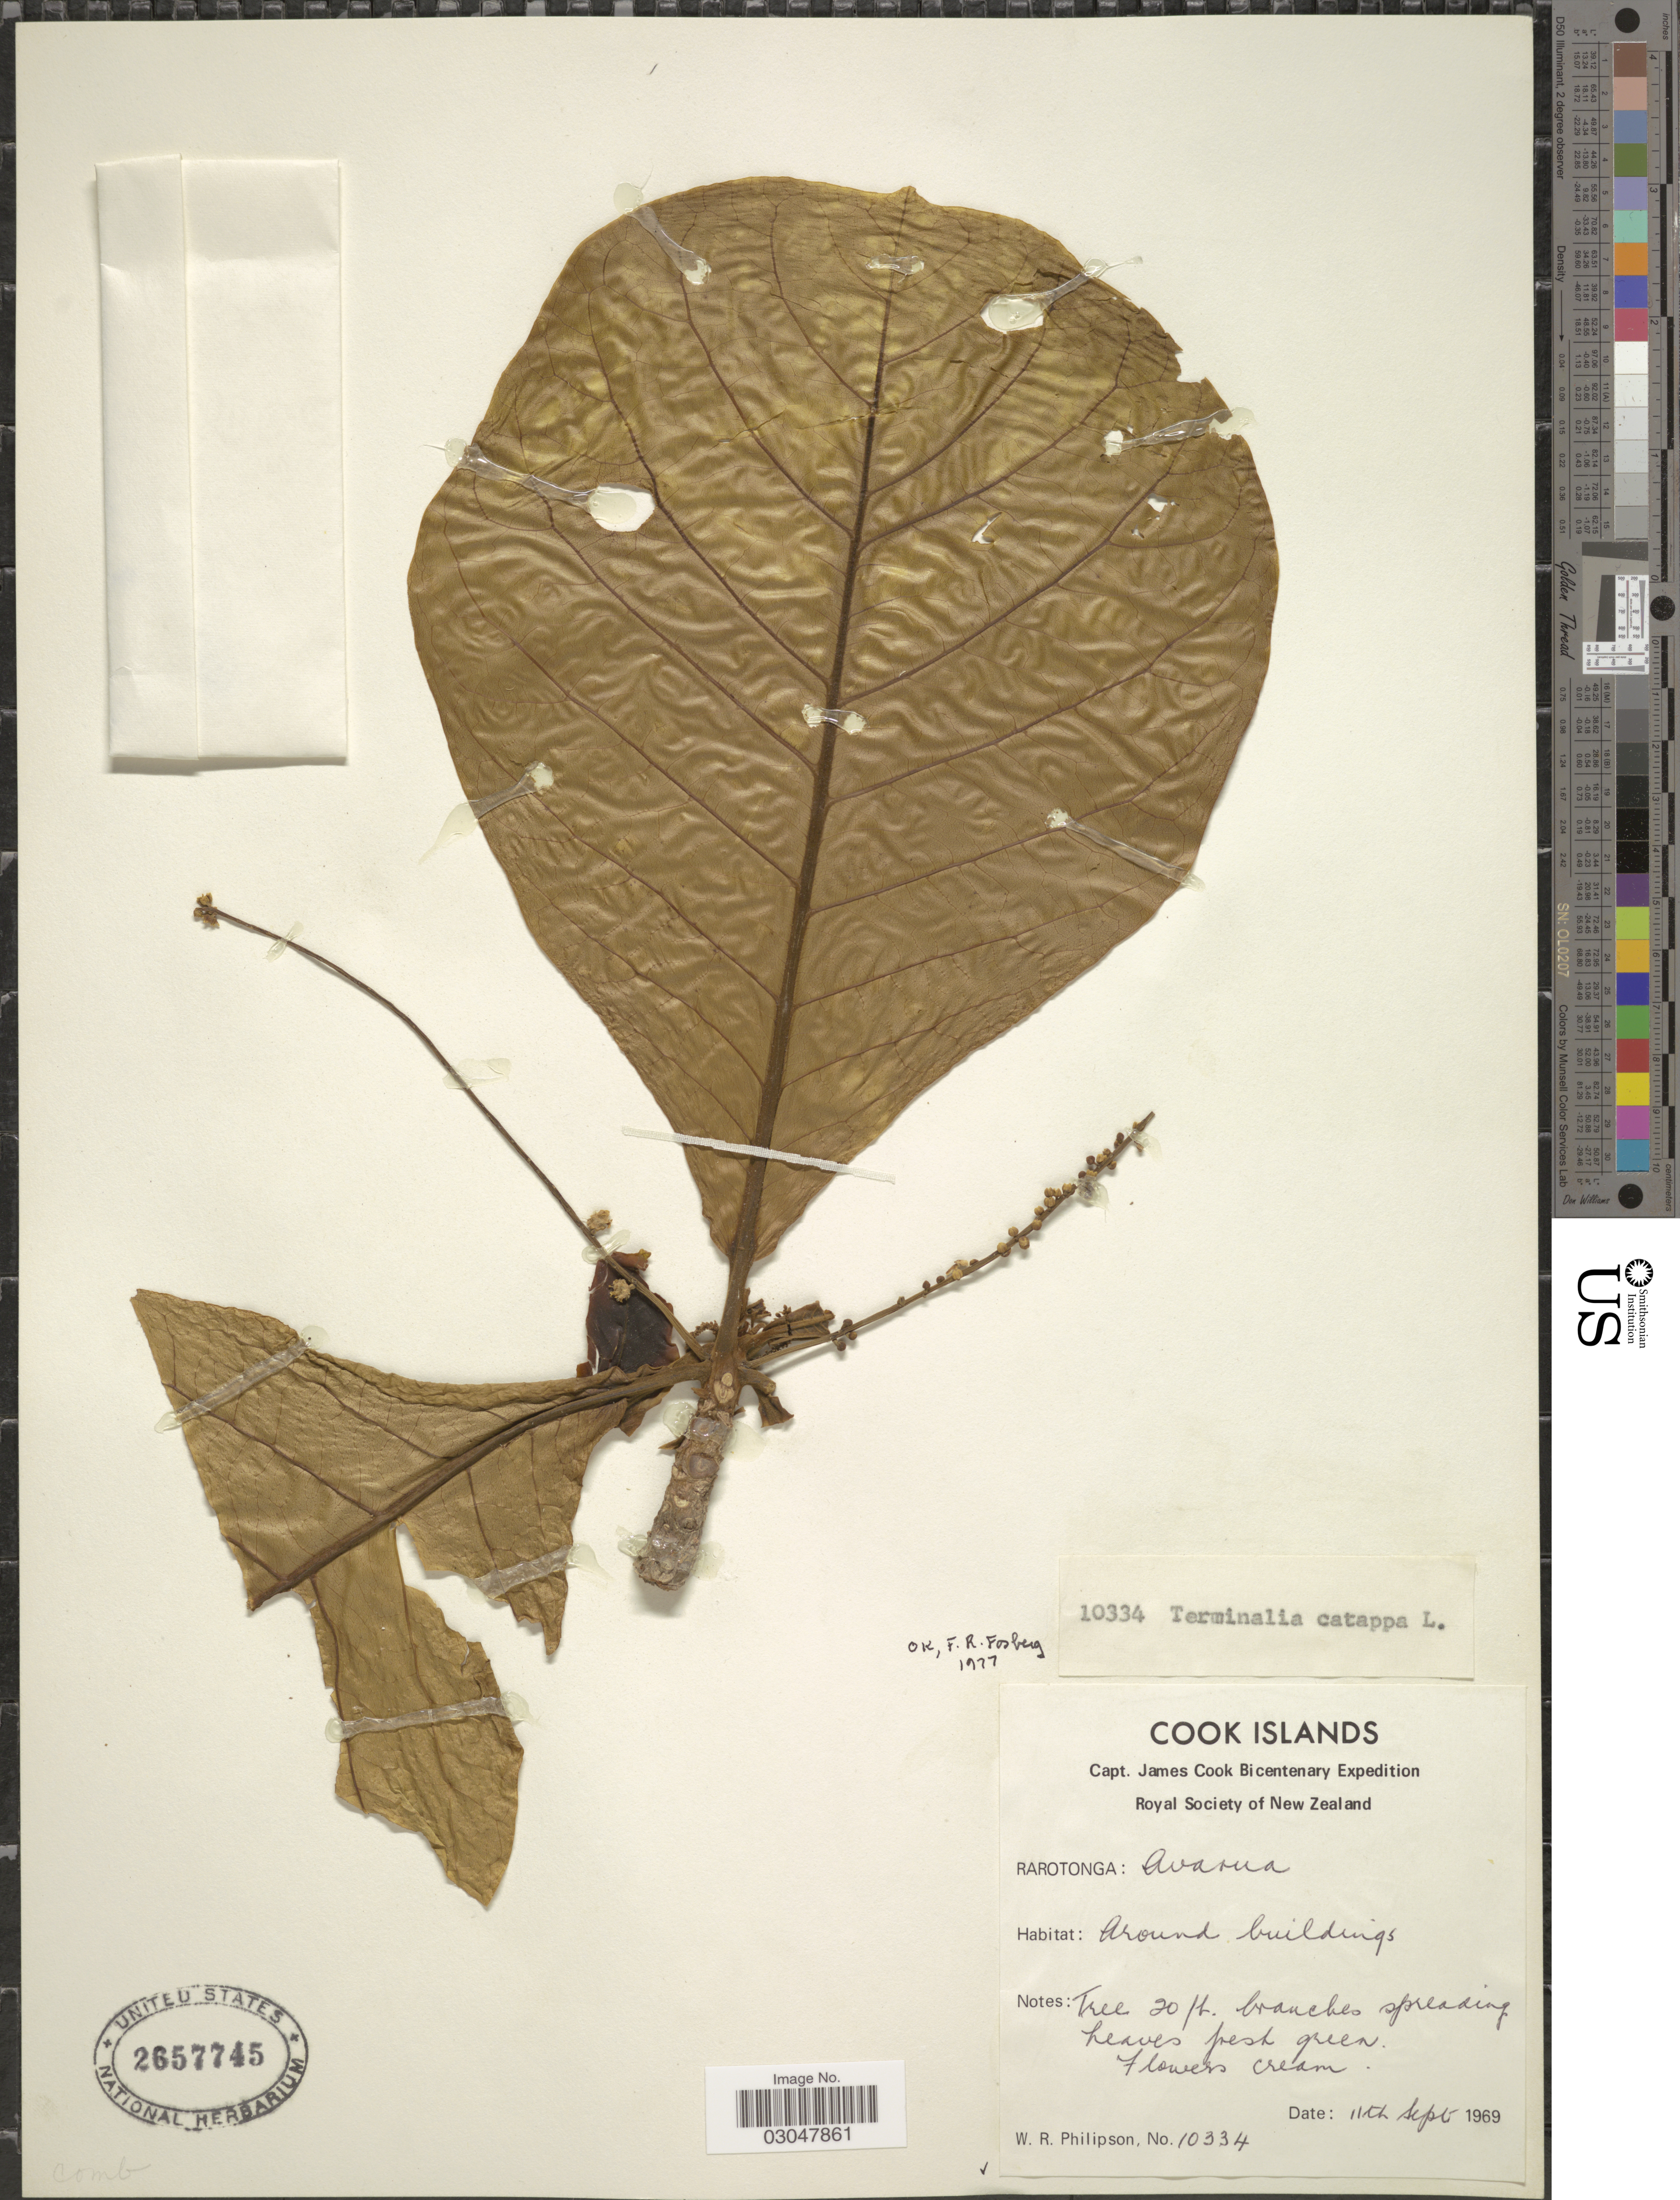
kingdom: Plantae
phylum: Tracheophyta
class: Magnoliopsida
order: Myrtales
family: Combretaceae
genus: Terminalia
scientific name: Terminalia catappa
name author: L.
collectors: W. R. Philipson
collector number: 10334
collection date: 1969-09-11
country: Cook Islands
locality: Rarotonga: Avarua. Around buidlings.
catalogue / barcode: US 2657745